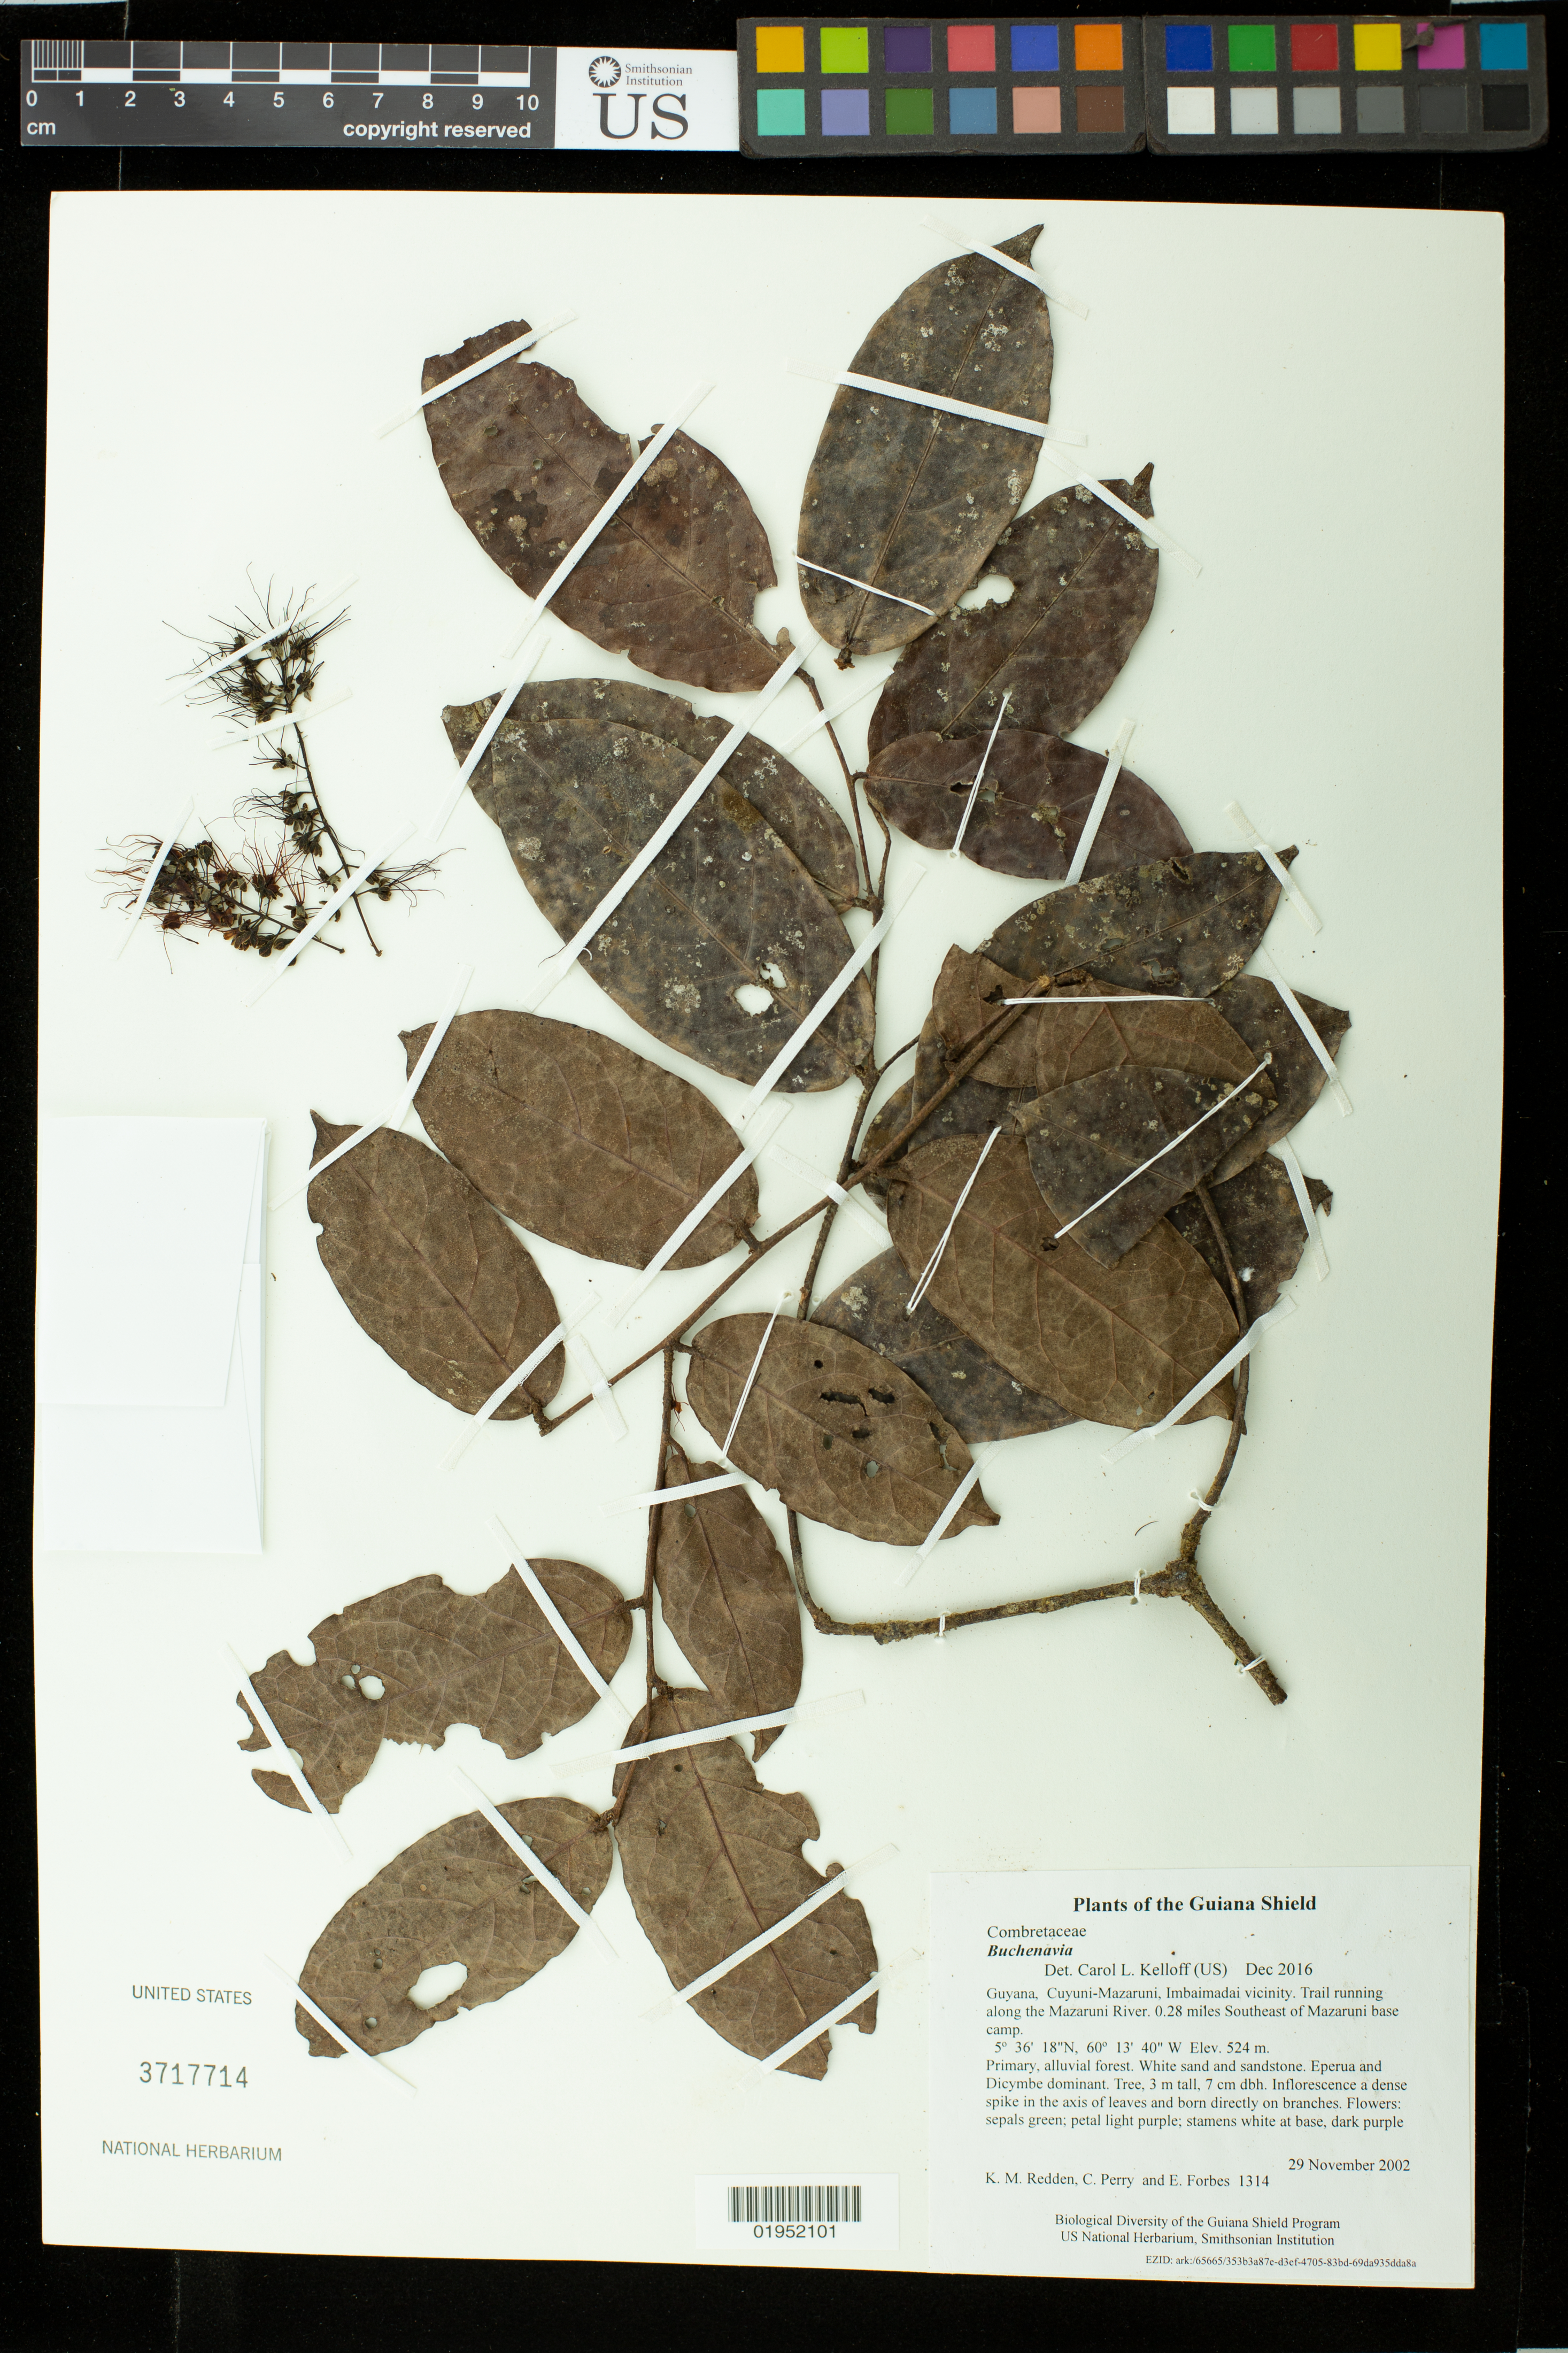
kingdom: Plantae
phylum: Tracheophyta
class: Magnoliopsida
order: Myrtales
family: Combretaceae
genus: Terminalia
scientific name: Terminalia sp.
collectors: K. M. Redden, C. Perry & E. Forbes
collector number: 1314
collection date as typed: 29 November 2002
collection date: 2002-11-29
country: Guyana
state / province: Cuyuni-Mazaruni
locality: Imbaimadai vicinity. Trail running along the Mazaruni River. 0.28 miles Southeast of Mazaruni base camp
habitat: Primary, alluvial forest. White sand and sandstone. Eperua and Dicymbe dominant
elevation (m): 524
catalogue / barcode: US 3717714